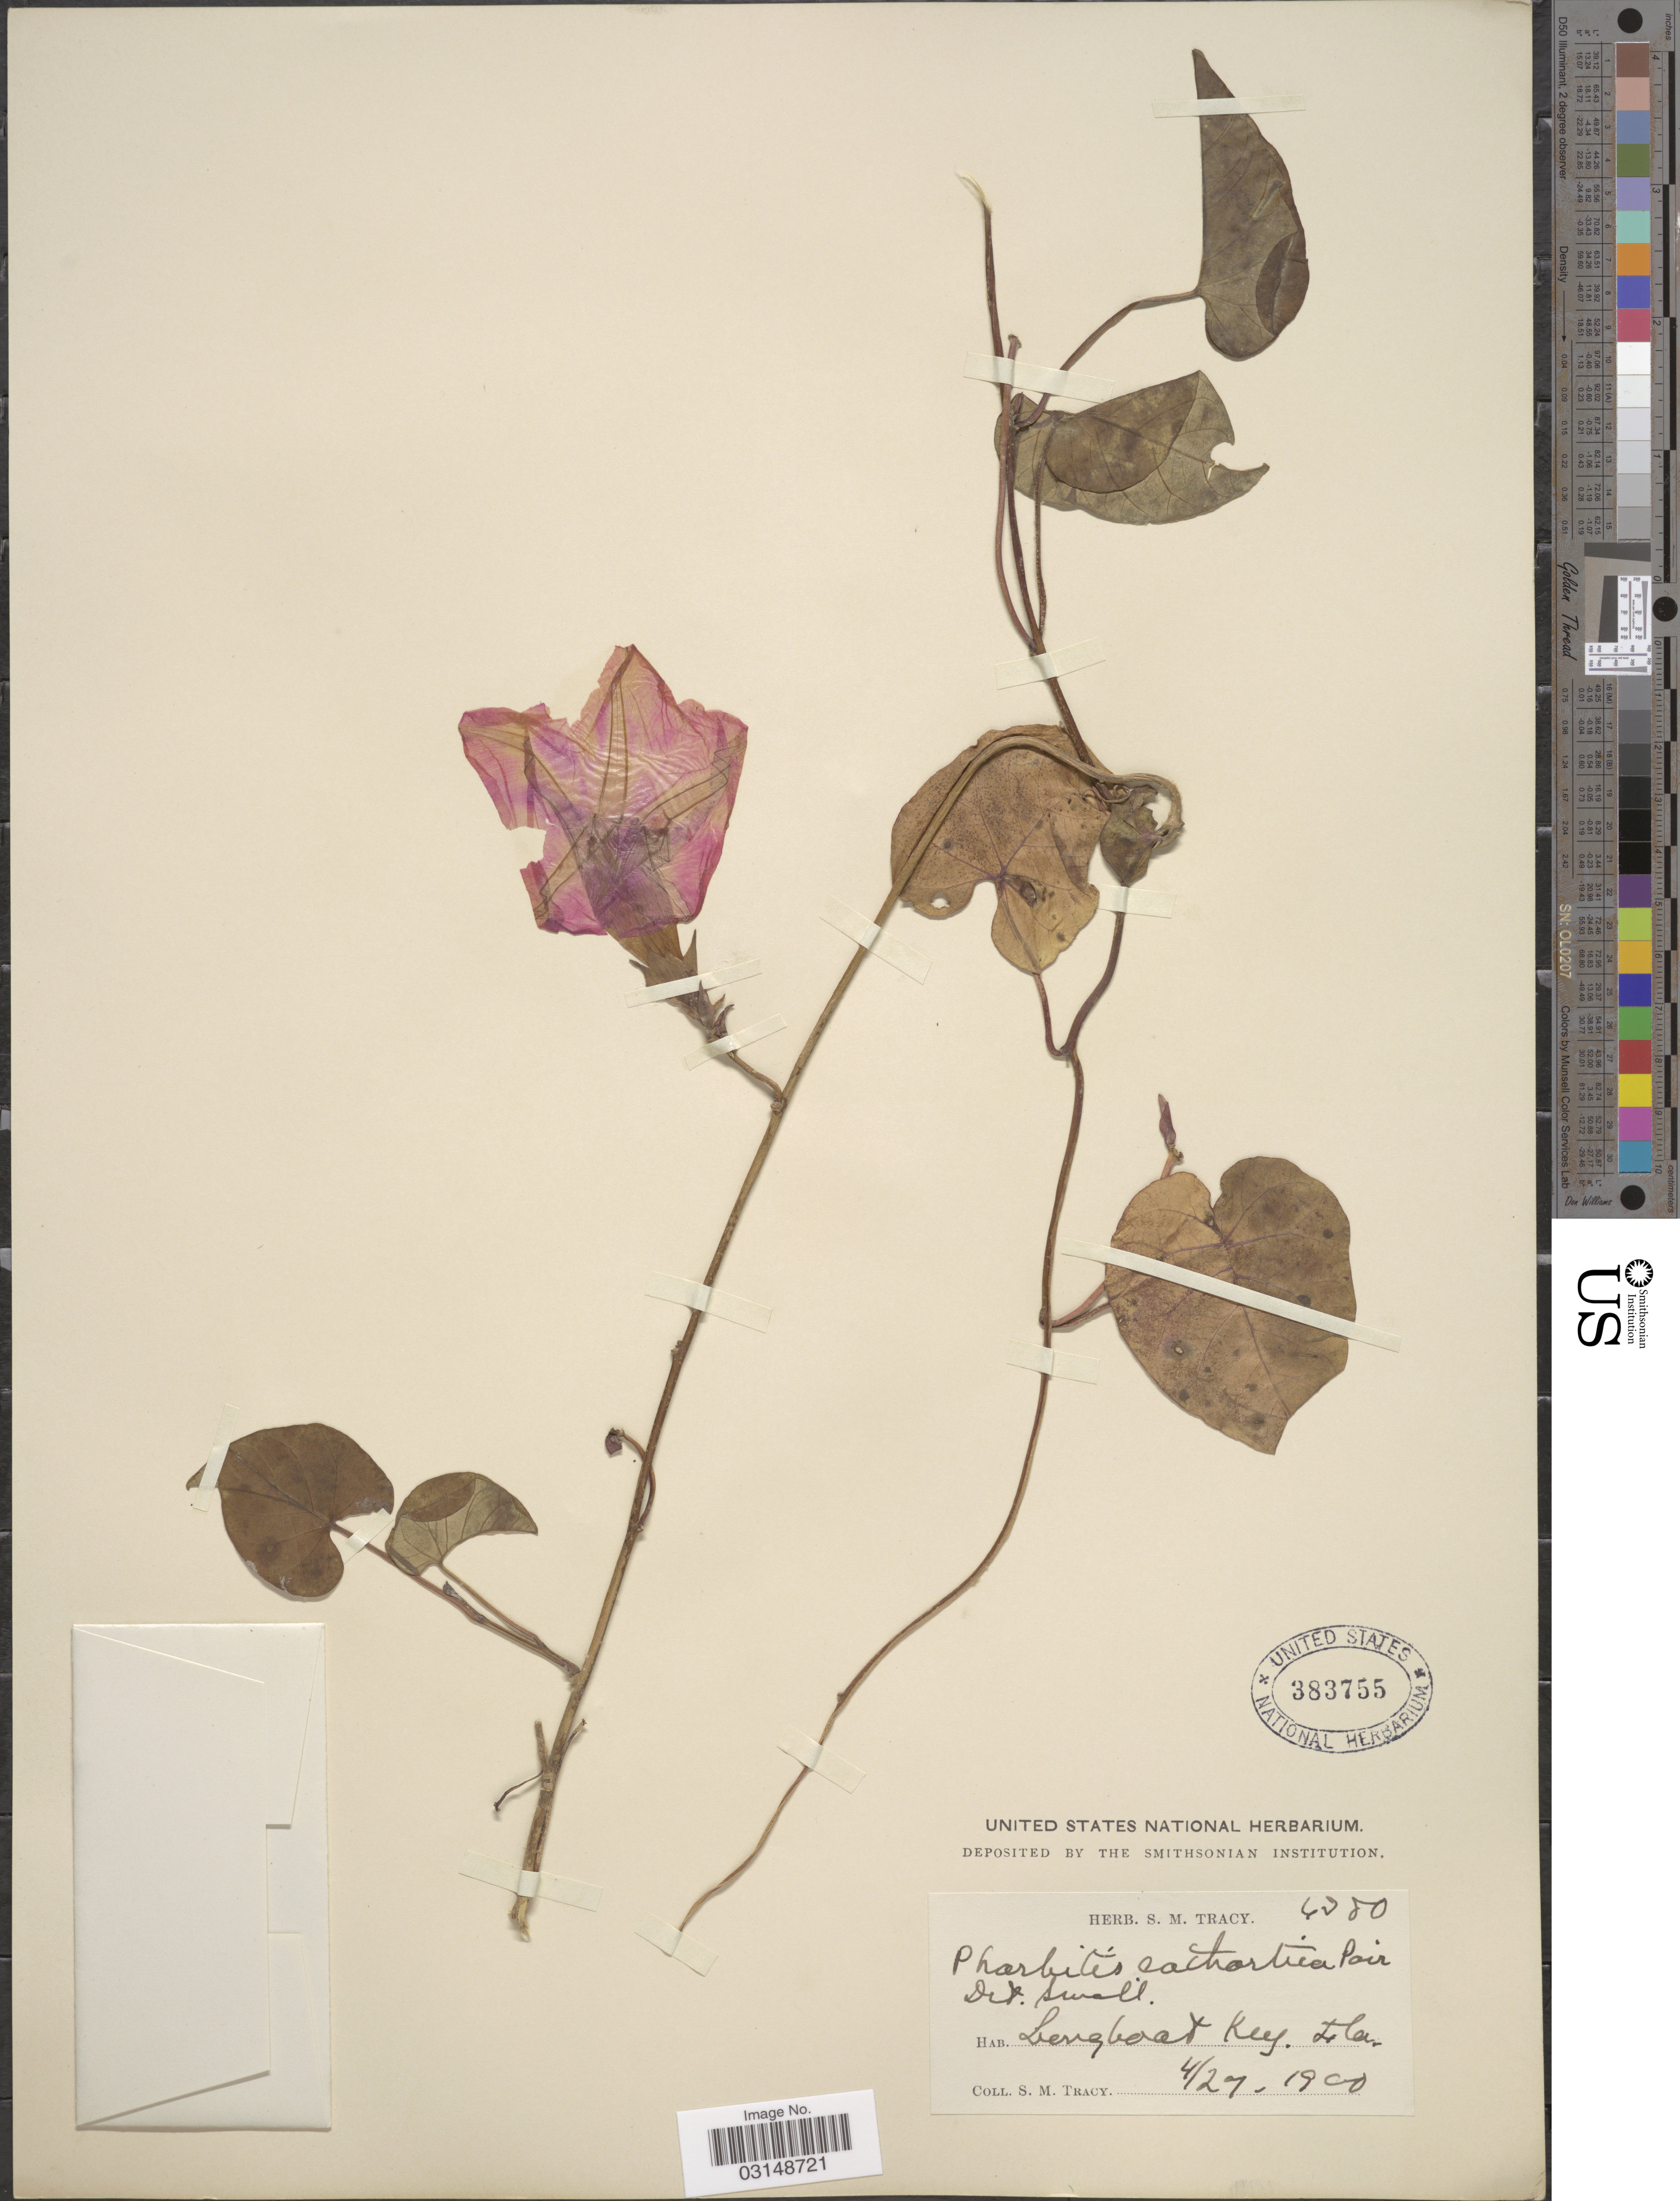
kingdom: Plantae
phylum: Tracheophyta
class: Magnoliopsida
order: Solanales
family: Convolvulaceae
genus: Ipomoea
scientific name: Ipomoea indica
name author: (Burm.) Merr.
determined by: Strong, Mark T., (BOT), Smithsonian Institution - National Museum of Natural History (UNITED STATES)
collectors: S. M. Tracy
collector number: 4380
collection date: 1900-04-27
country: United States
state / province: Florida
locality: Longboat Key.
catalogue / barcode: US 383755